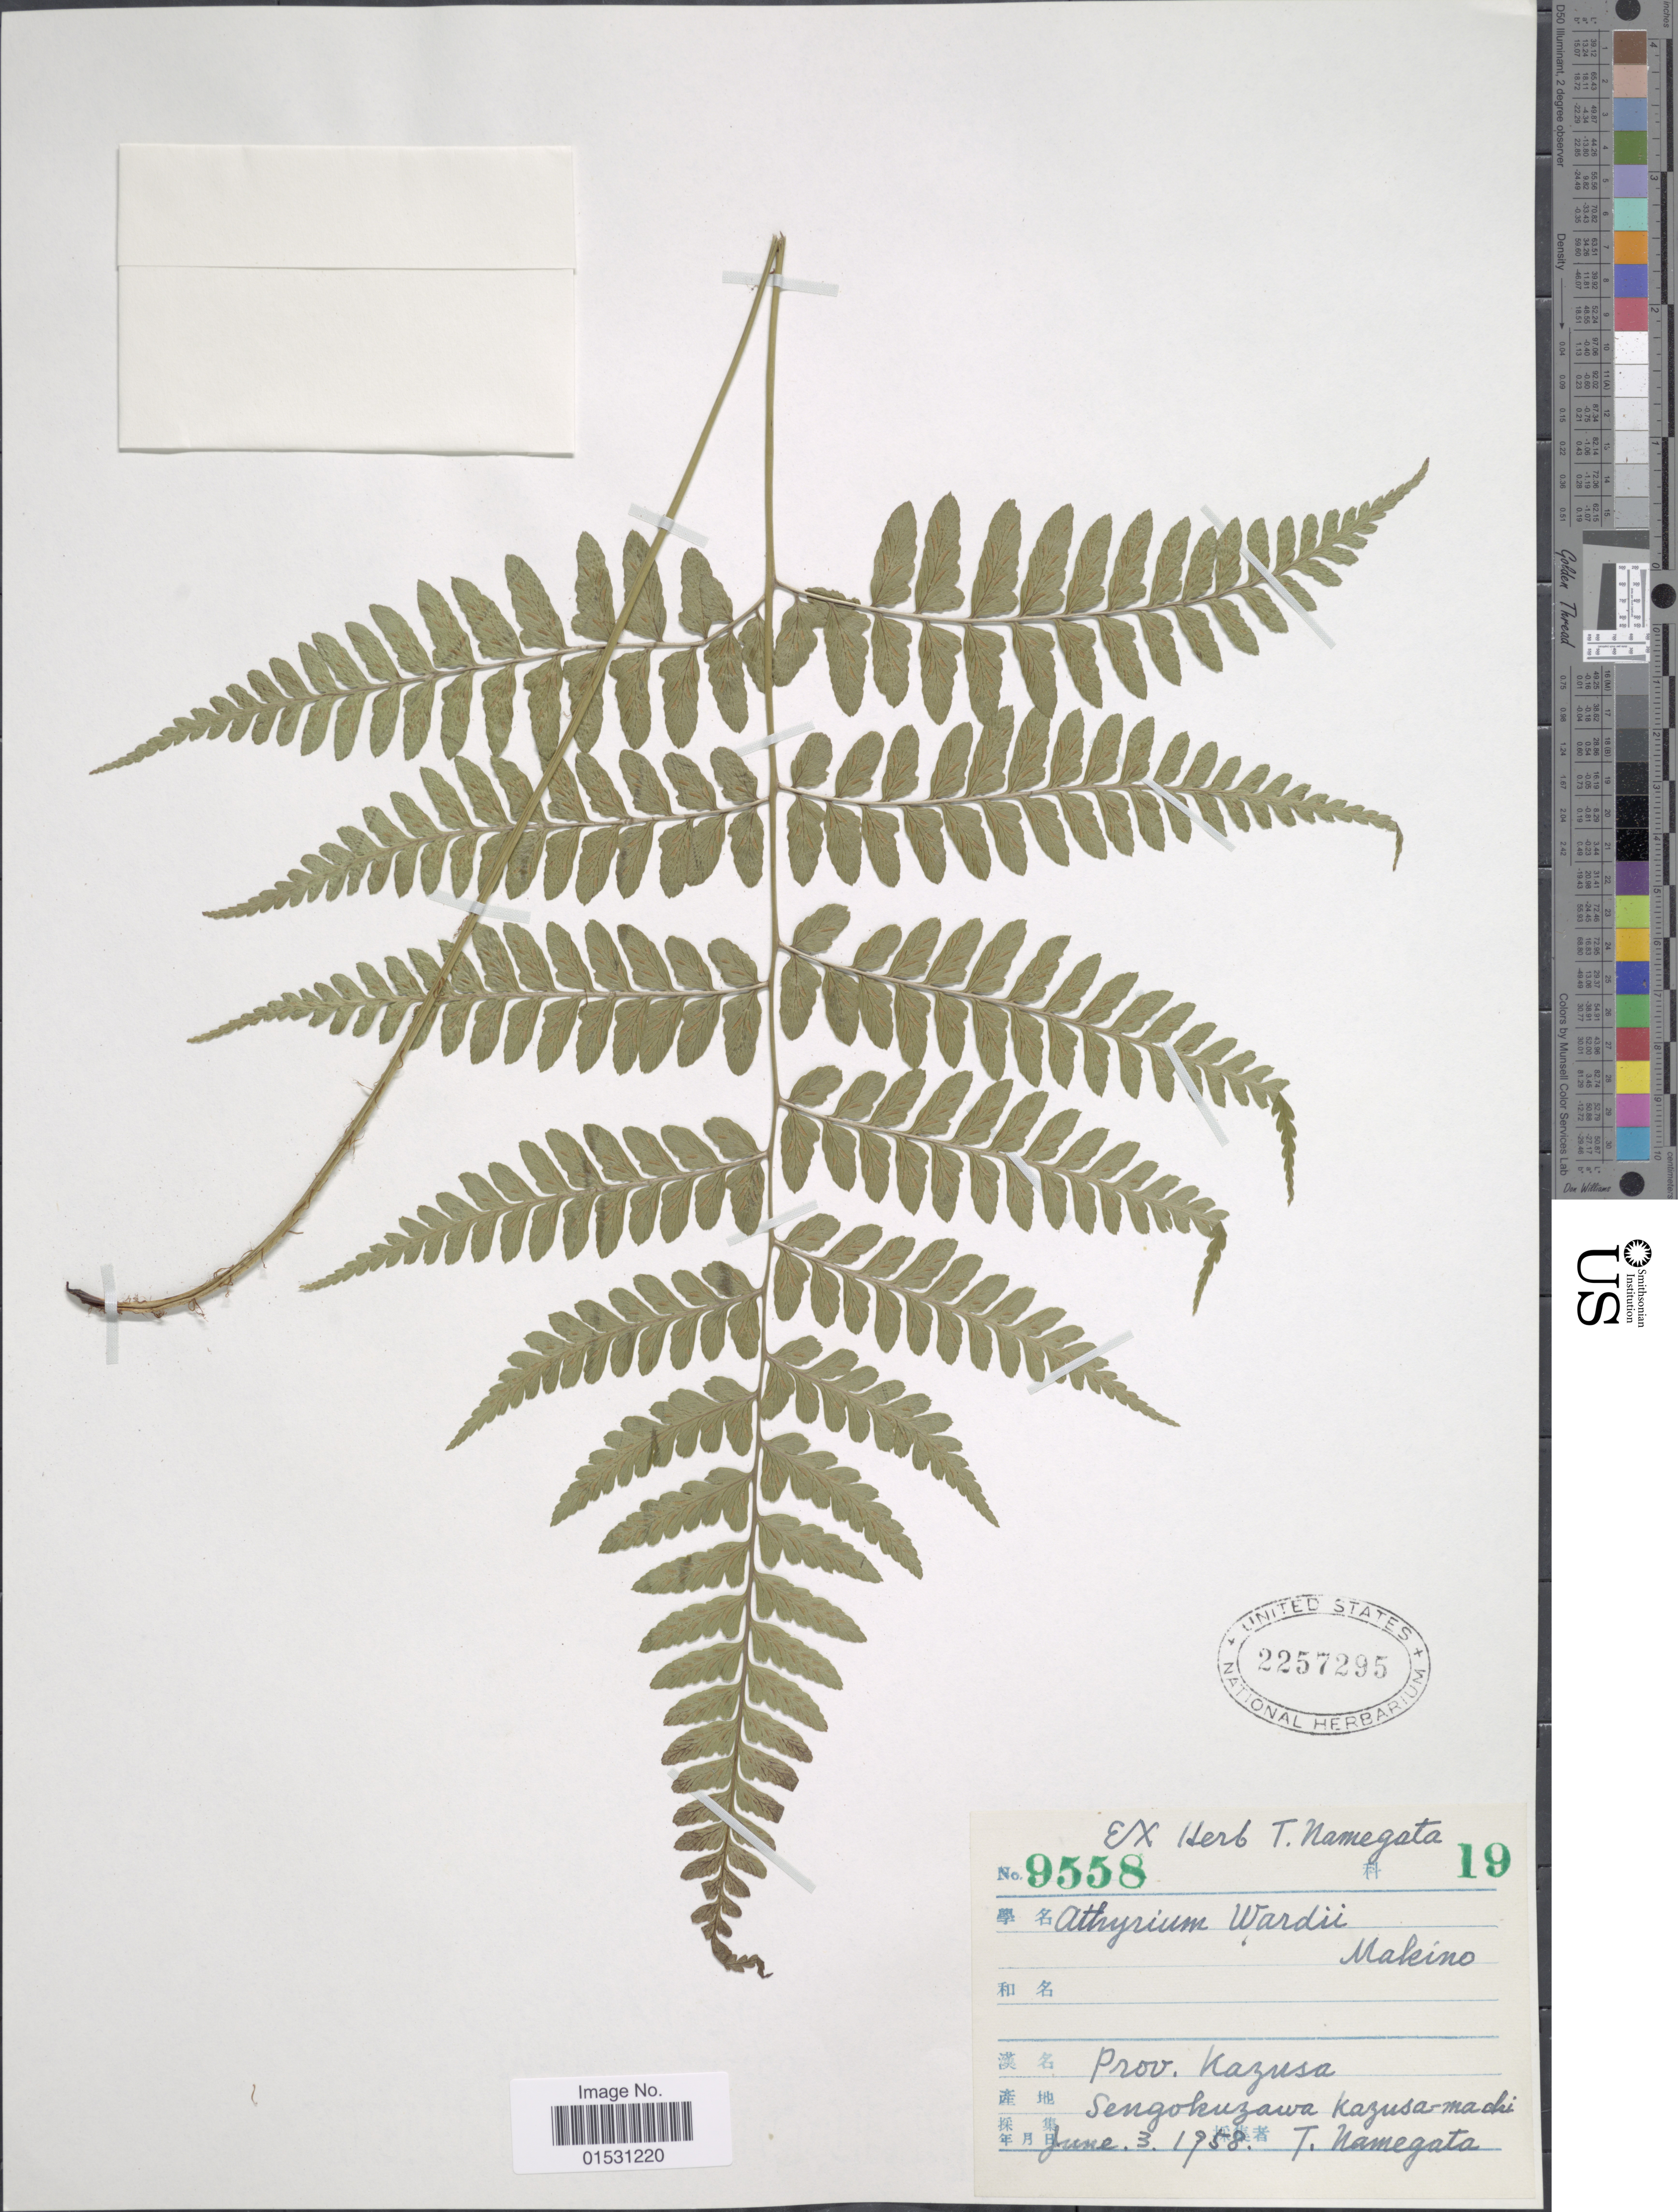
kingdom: Plantae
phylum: Tracheophyta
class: Polypodiopsida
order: Polypodiales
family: Athyriaceae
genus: Athyrium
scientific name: Athyrium wardii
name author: (Hook.) Makino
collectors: T. Namegata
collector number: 9558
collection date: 1958-06-03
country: Japan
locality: Prov. Kazusa. Sengokuzawa kazusa-machi.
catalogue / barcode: US 2257295